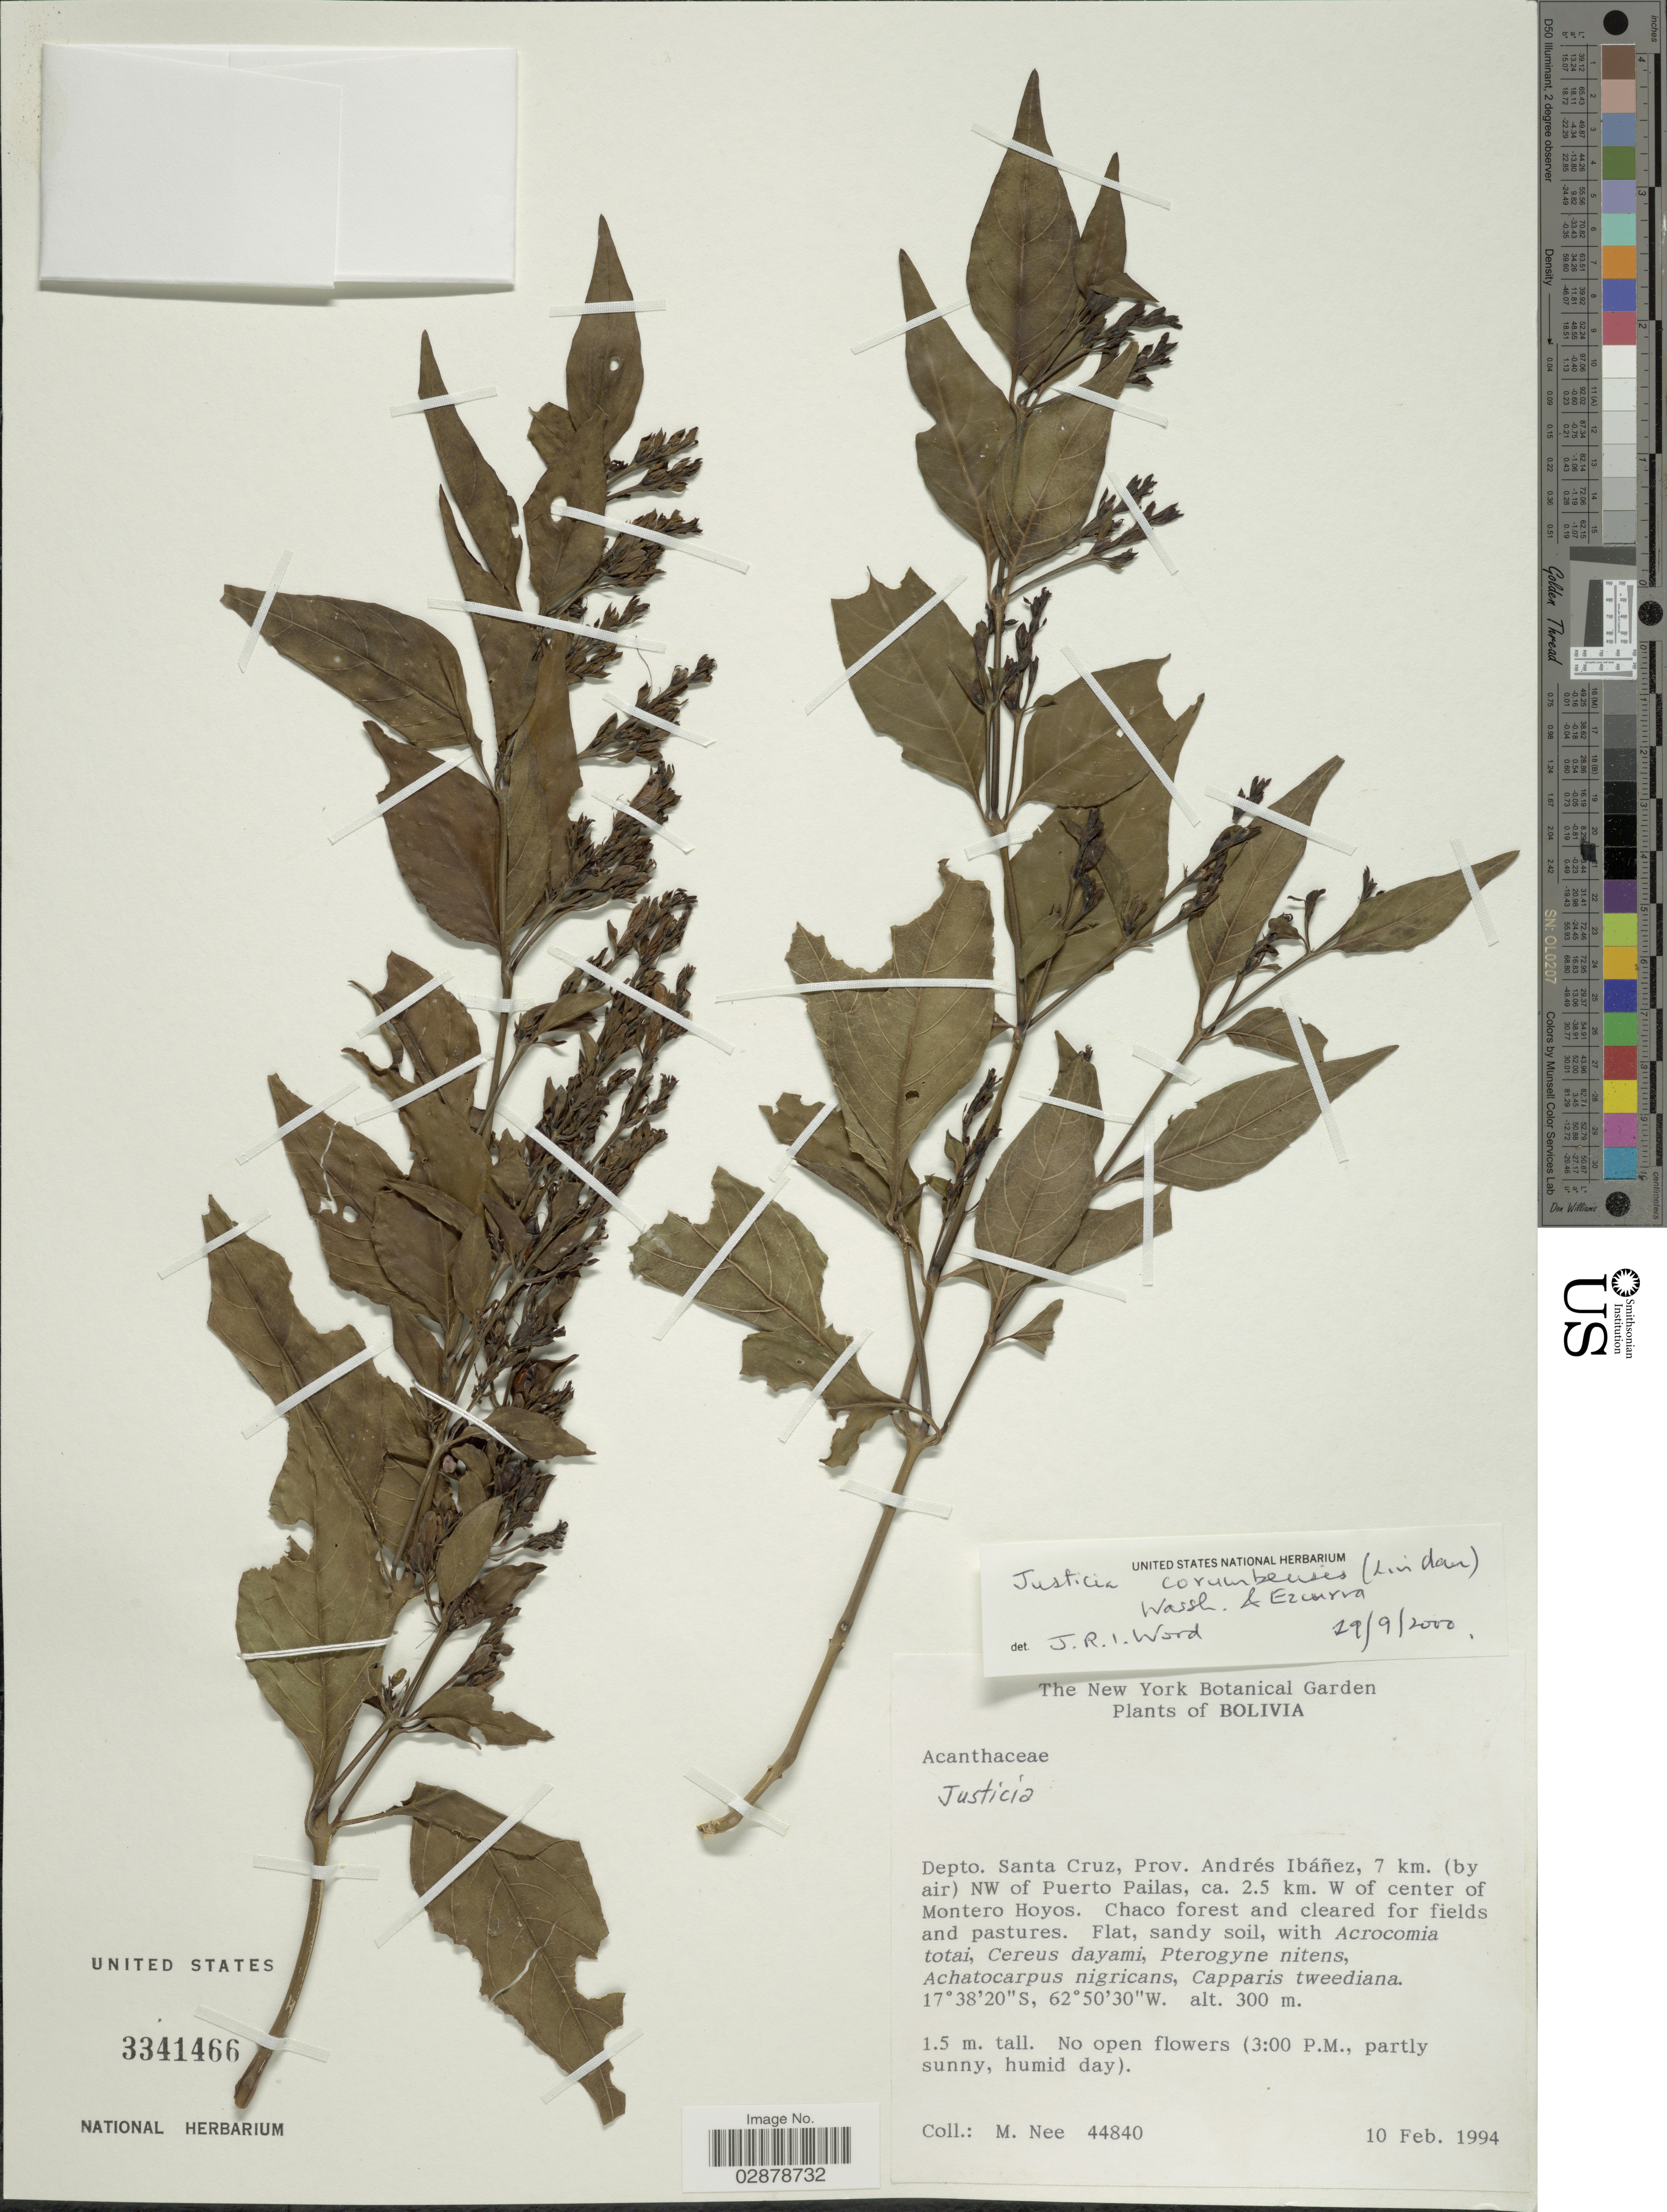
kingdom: Plantae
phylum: Tracheophyta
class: Magnoliopsida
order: Lamiales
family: Acanthaceae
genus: Justicia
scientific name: Justicia corumbensis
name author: (Lindau) Wassh. & C. Ezcurra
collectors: M. Nee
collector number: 44840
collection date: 1994-02-10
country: Bolivia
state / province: Santa Cruz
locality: Depto. Santa Cruz, Prov. Andrés Ibáñez, 7 km (by air) NW of Puerto Pailas, ca. 2.5 km. W of center of Montero Hoyos.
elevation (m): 300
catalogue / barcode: US 3341466